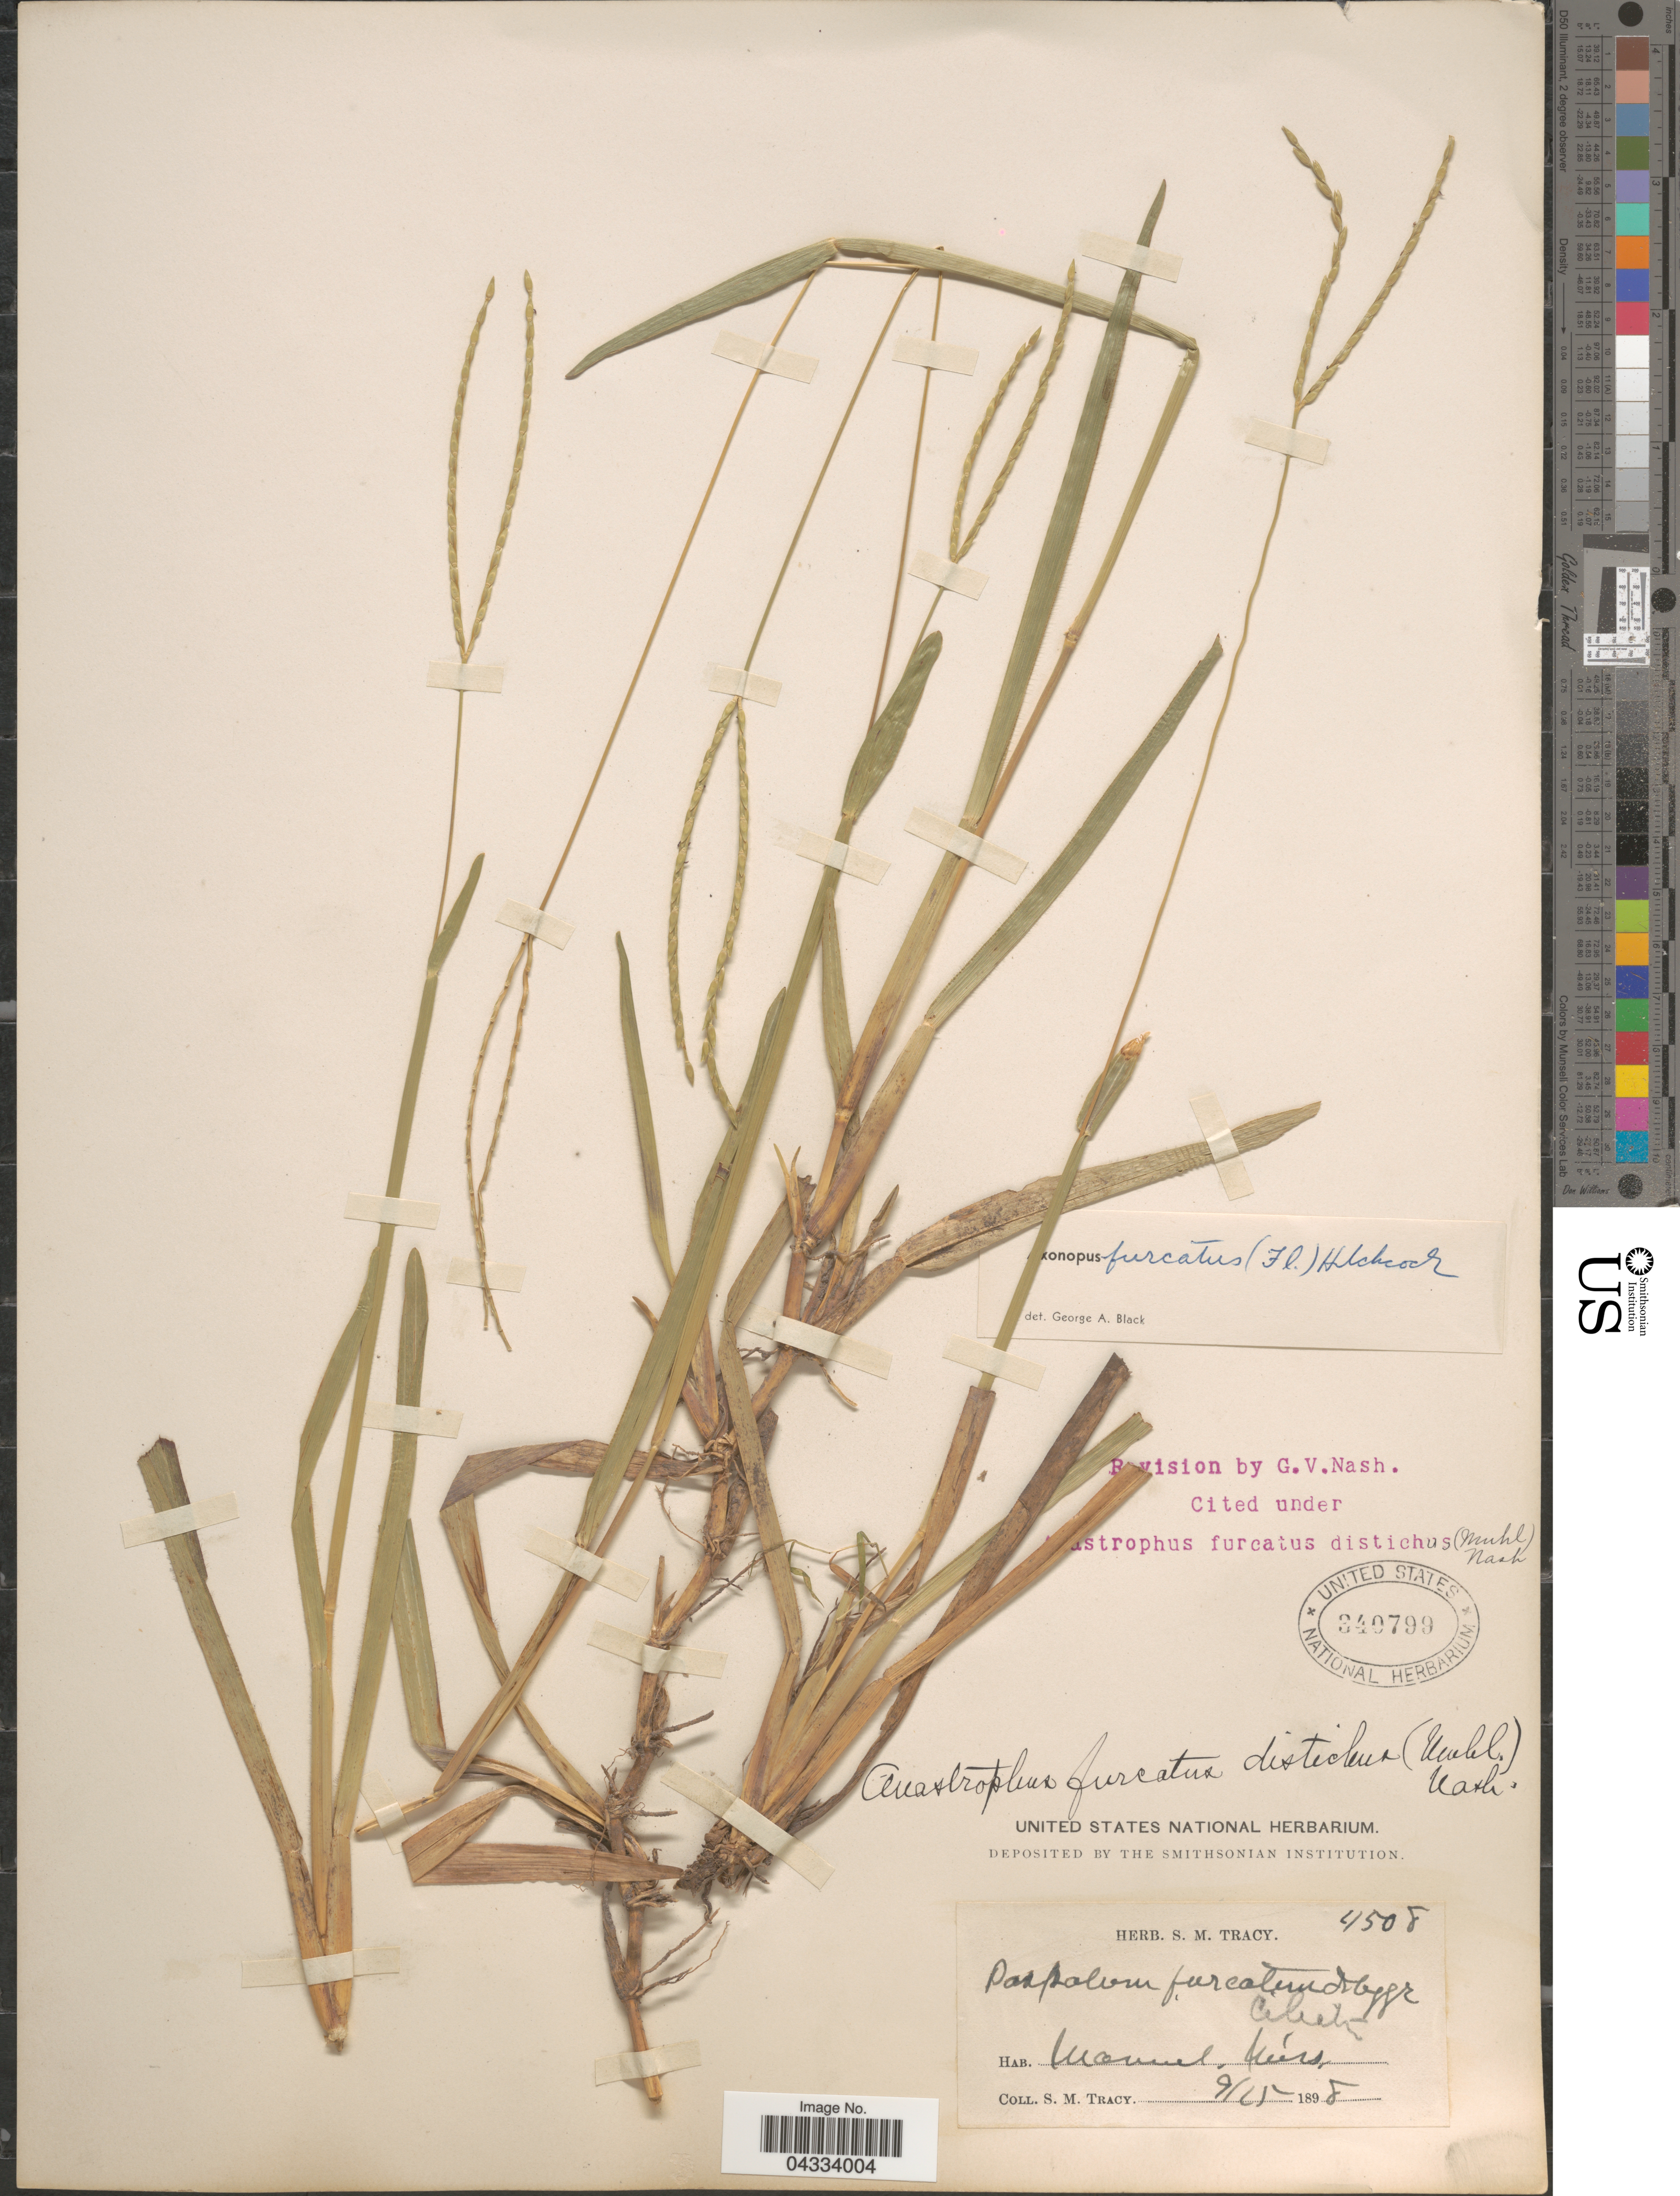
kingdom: Plantae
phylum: Tracheophyta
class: Liliopsida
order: Poales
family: Poaceae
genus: Axonopus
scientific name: Axonopus furcatus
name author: (Flüggé) Hitchc.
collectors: S. M. Tracy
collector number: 4508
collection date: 1898-09-25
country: United States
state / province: Mississippi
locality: Manuel [interpreted].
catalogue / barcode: US 340799